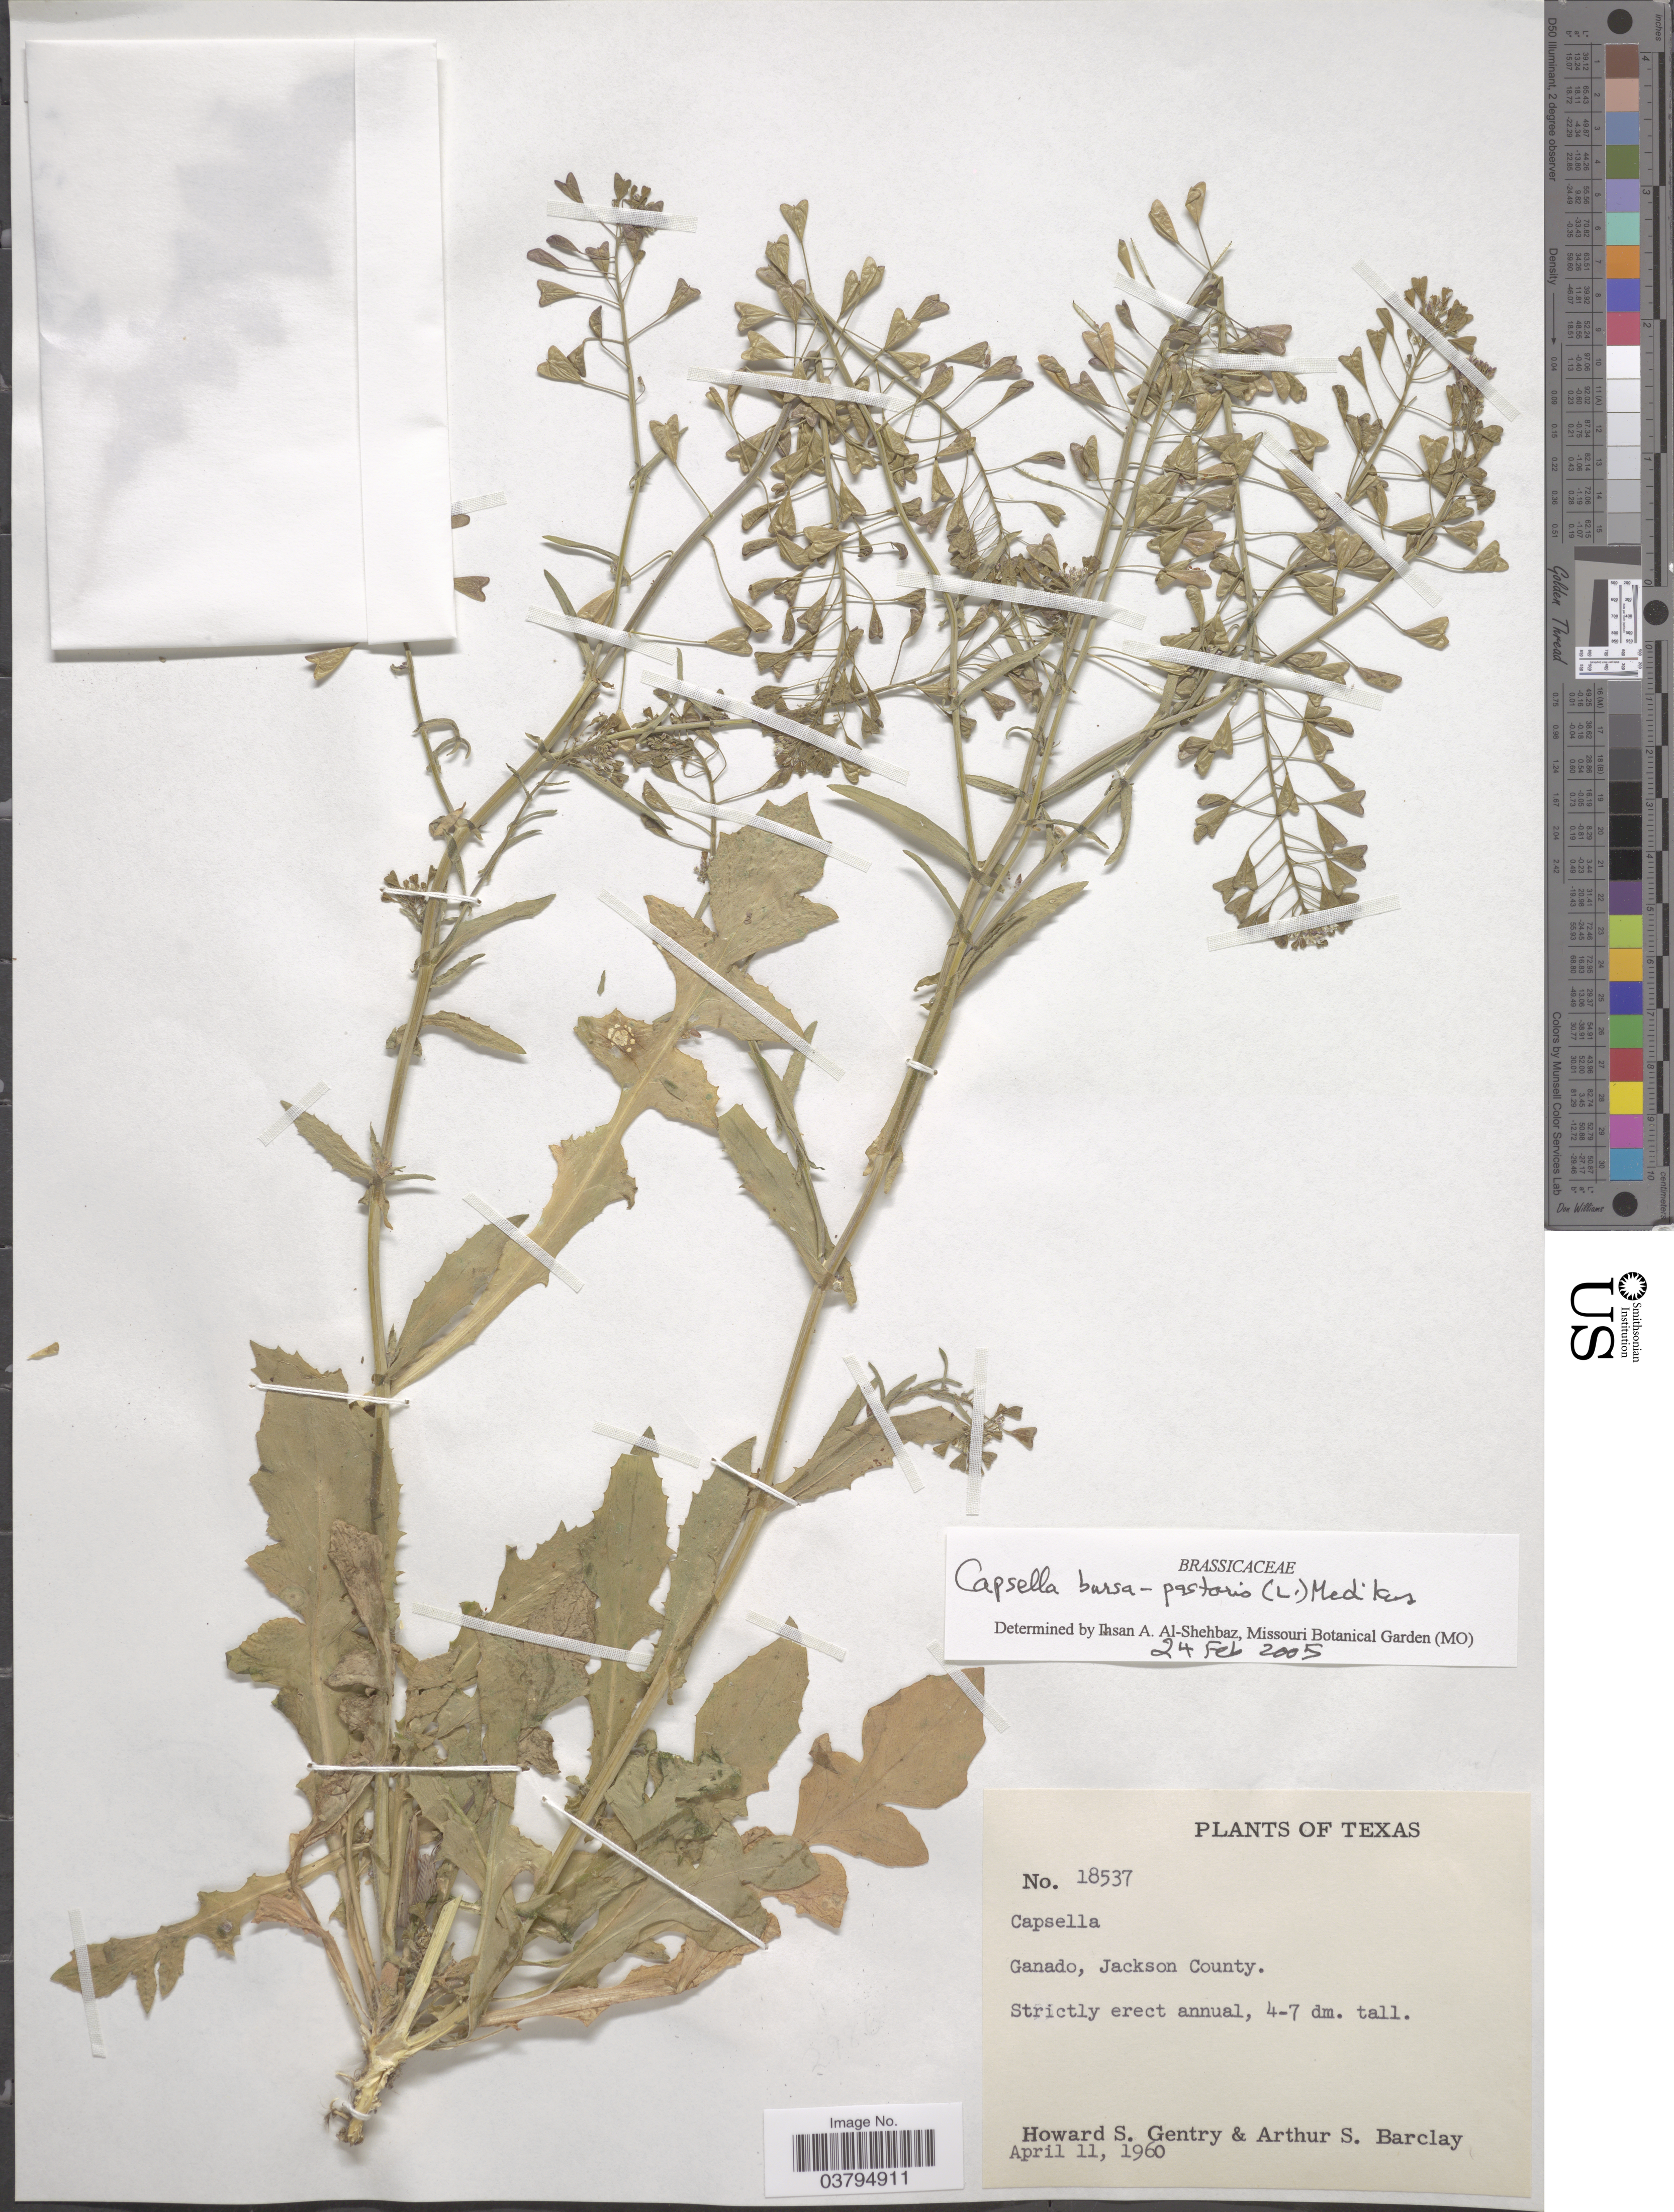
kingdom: Plantae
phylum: Tracheophyta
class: Magnoliopsida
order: Brassicales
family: Brassicaceae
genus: Capsella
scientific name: Capsella bursa-pastoris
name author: (L.) Medik.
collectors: H. S. Gentry & A. S. Barclay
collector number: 18537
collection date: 1960-04-11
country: United States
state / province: Texas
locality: Ganado, Jackson County.